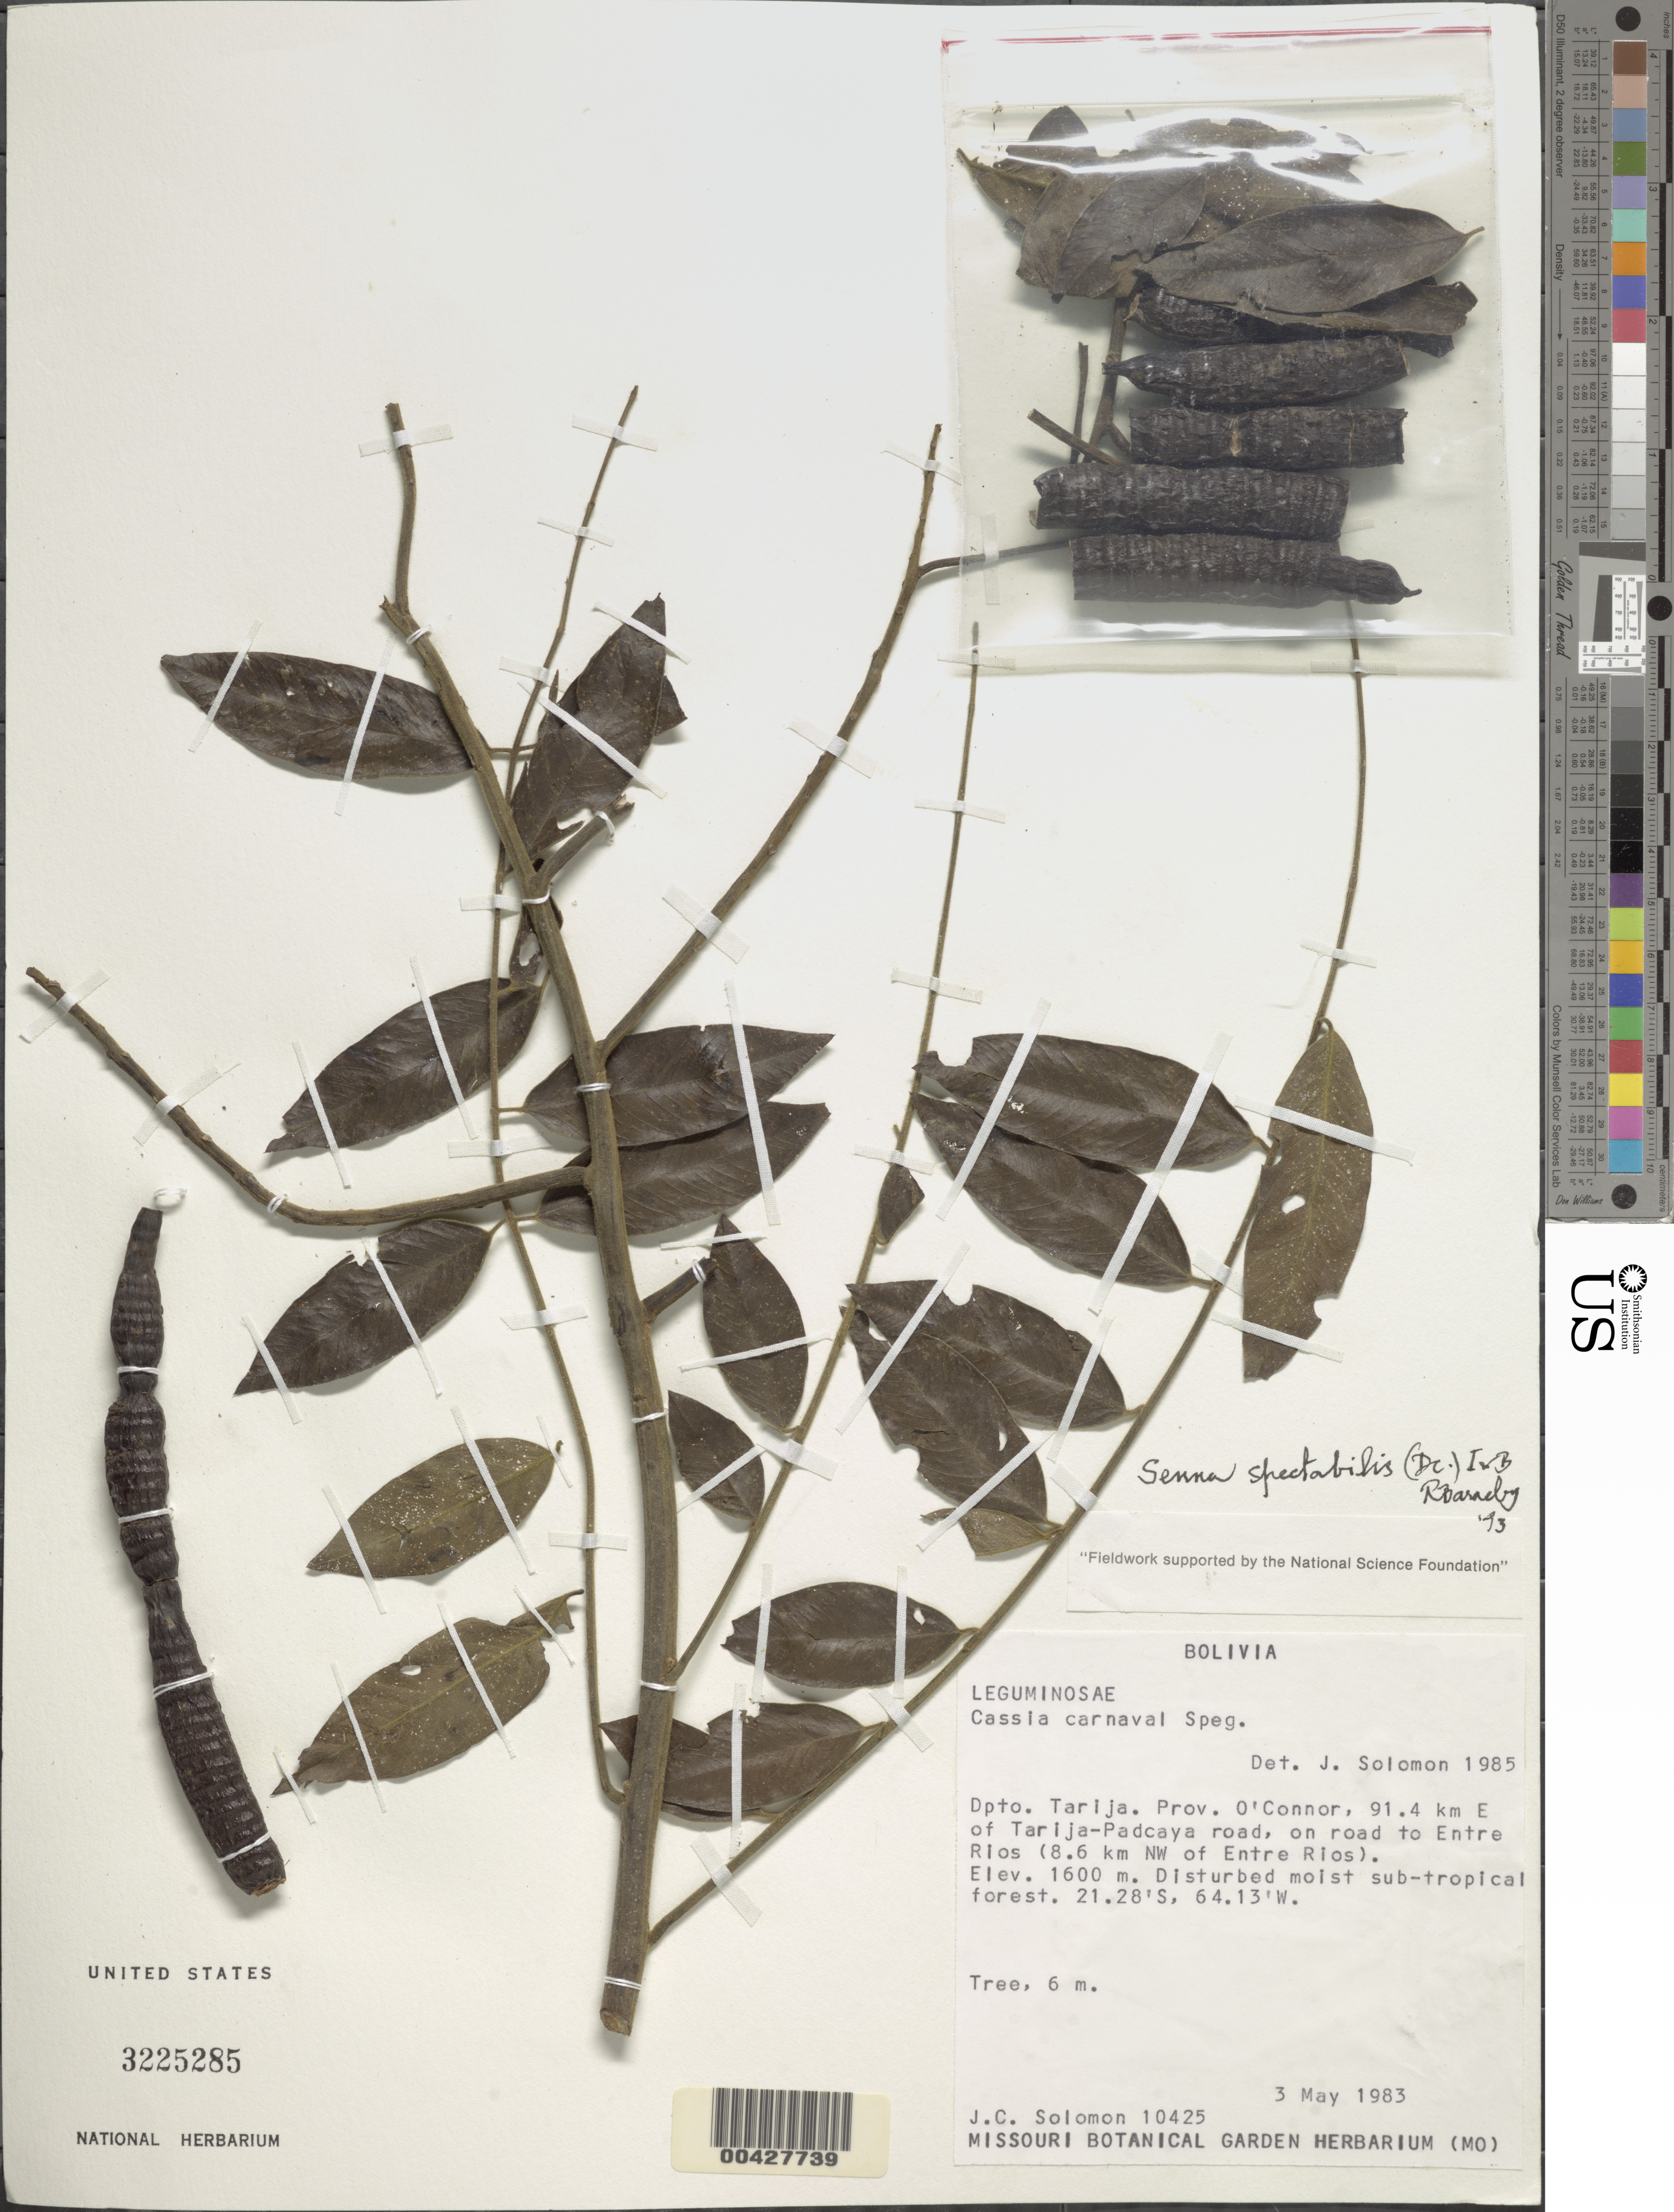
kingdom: Plantae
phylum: Tracheophyta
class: Magnoliopsida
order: Fabales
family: Fabaceae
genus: Senna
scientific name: Senna spectabilis var. spectabilis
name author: (DC.) H.S. Irwin & Barneby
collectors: J. C. Solomon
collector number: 10425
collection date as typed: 03 May 1983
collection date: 1983-05-03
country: Bolivia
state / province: Tarija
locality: O'connor, E of Tarija-Padcaya Road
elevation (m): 1600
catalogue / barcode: US 3225285